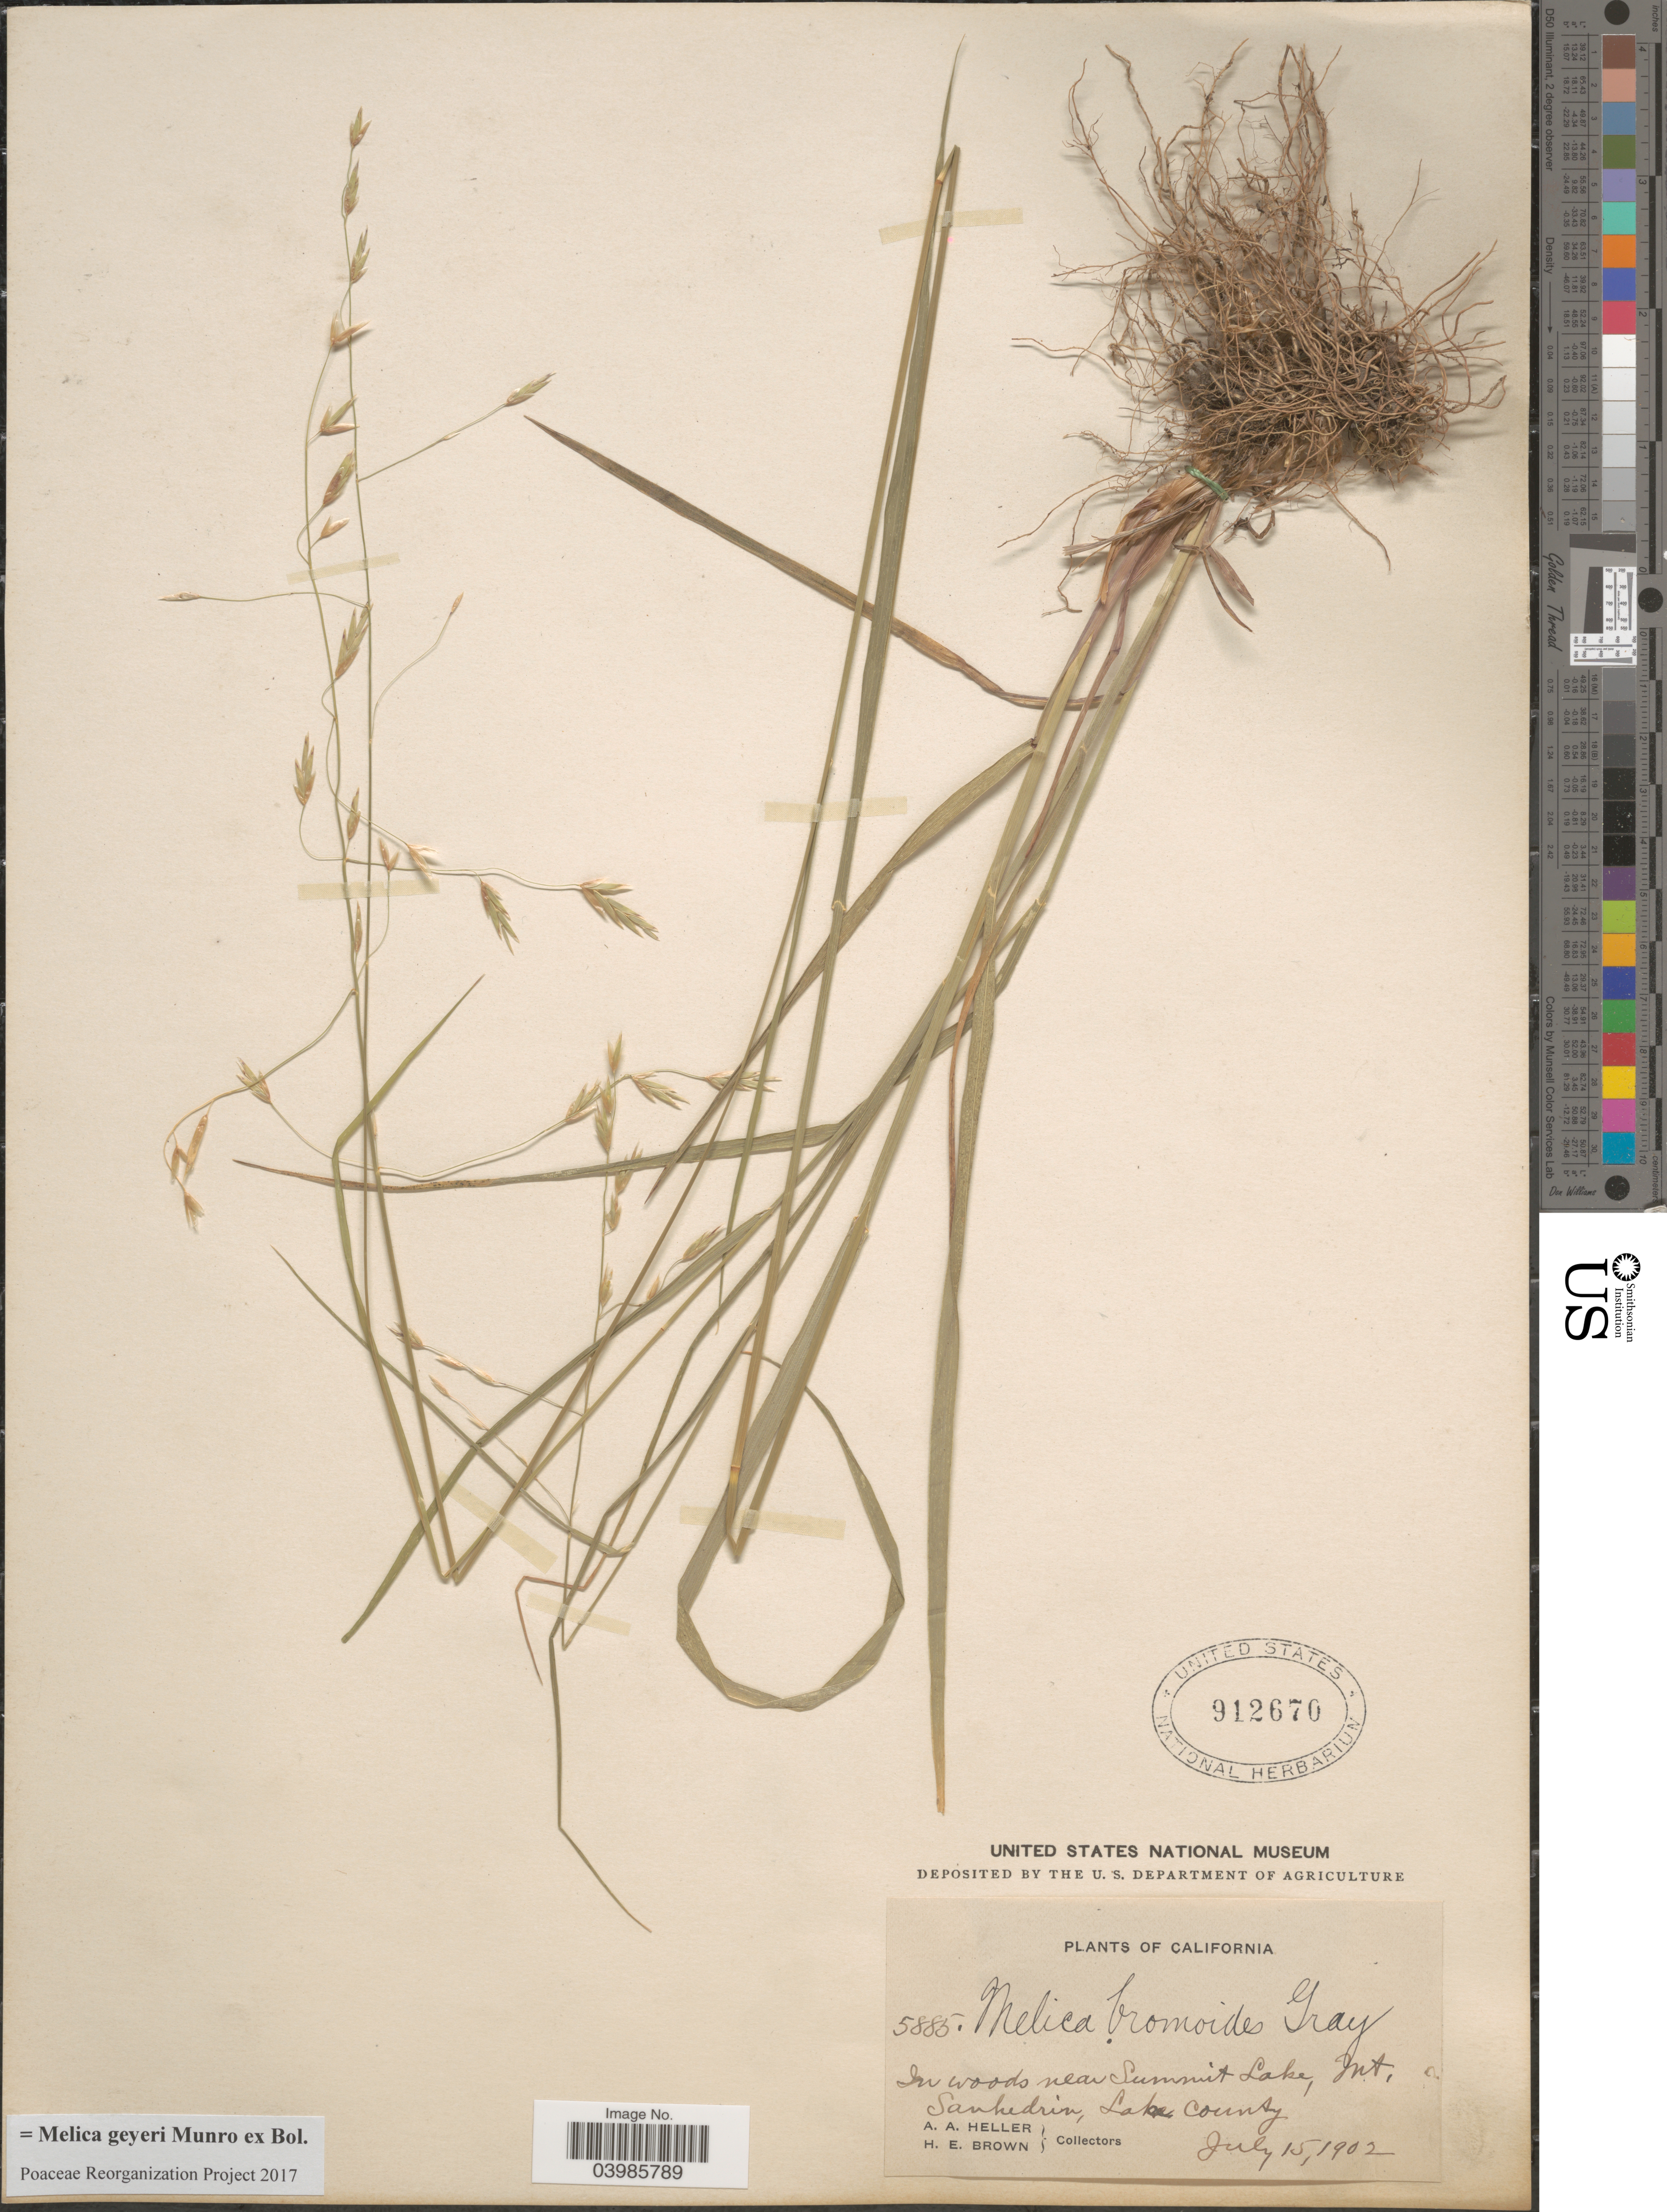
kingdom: Plantae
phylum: Tracheophyta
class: Liliopsida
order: Poales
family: Poaceae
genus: Melica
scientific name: Melica geyeri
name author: Munro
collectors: A. A. Heller & H. E. Brown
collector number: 5885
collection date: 1902-07-15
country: United States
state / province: California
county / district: Lake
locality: In woods near Summit Lake, Mt. Sanhedrin, Lake County.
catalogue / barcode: US 912670